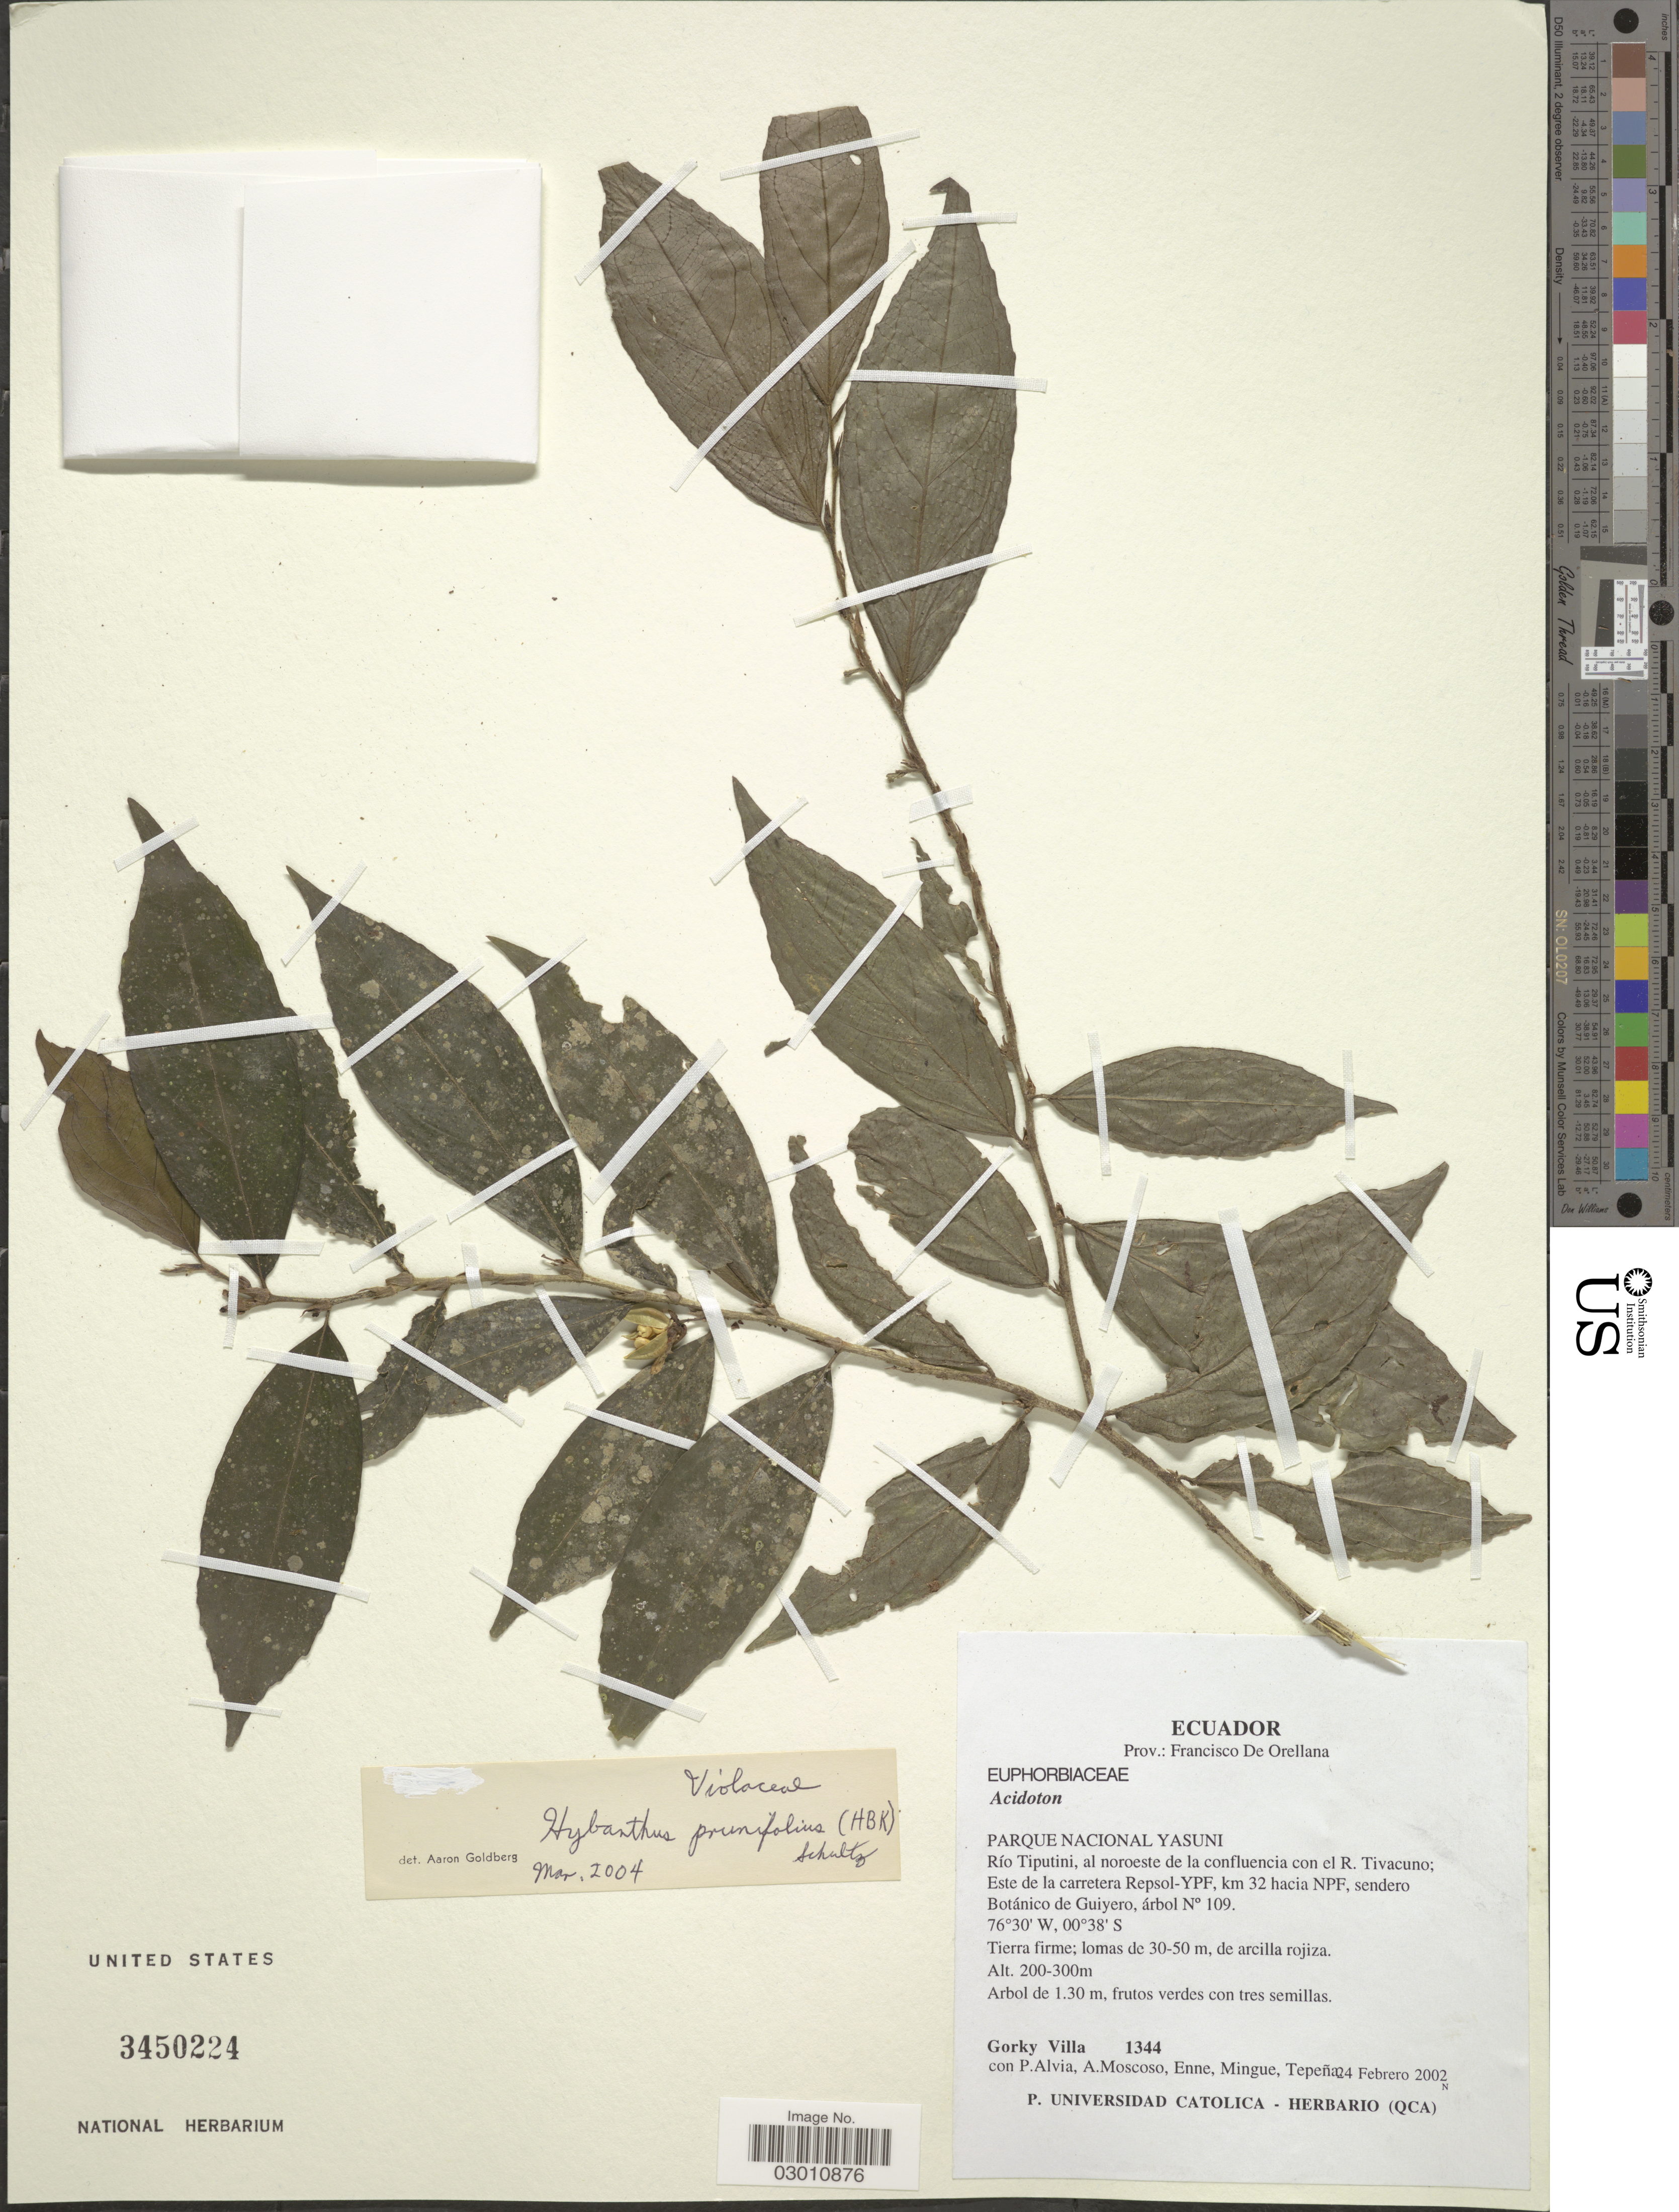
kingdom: Plantae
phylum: Tracheophyta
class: Magnoliopsida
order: Malpighiales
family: Violaceae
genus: Pombalia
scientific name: Pombalia prunifolia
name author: (Humb. & Bonpl. ex Willd.) Paula-Souza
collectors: G. Villa, P. Alvia, A. Moscoso, Enne & et al.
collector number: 1344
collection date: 2002-02-24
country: Ecuador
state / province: Orellana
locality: Francisco De Orellana. Parque Nacional Yasuna. Río Tiputini, al noroeste de la confluencia con el R. Tivacuno; Este de la carretera Repsol-YPF, km 32 hacia NPF, sendero Botánico de Guiyero, árbol N° 109.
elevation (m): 200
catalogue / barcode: US 3450224